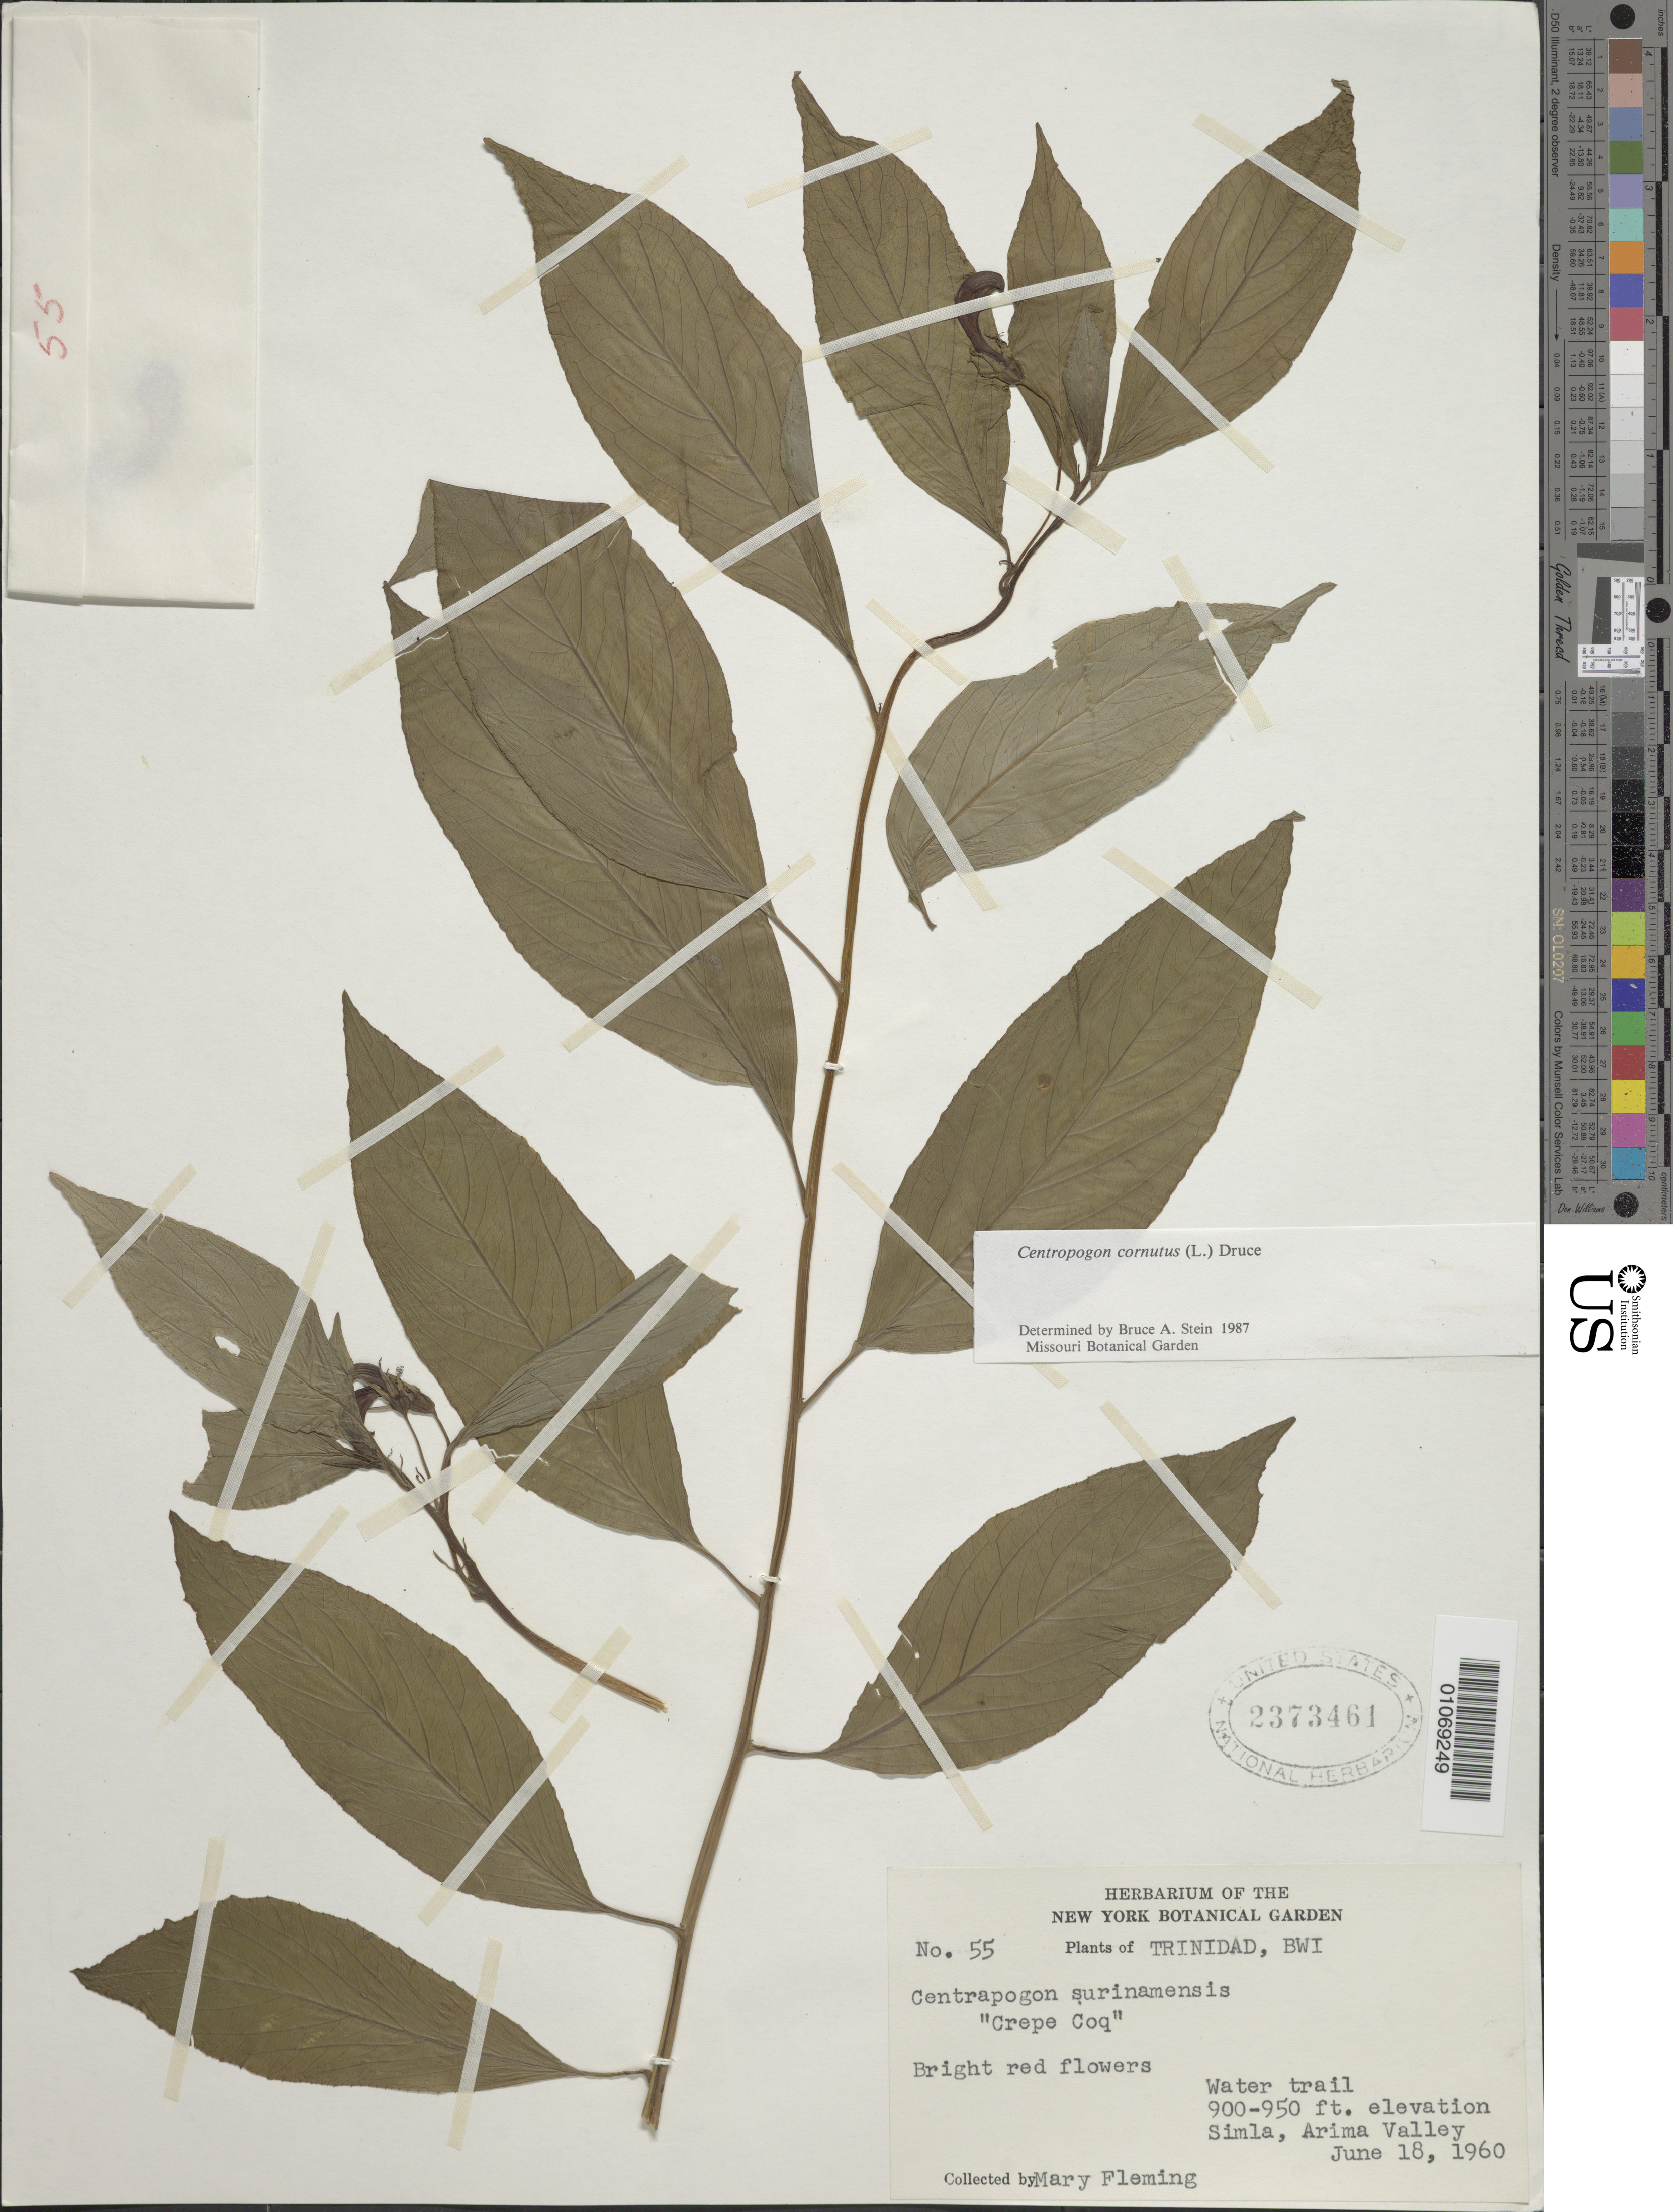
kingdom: Plantae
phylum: Tracheophyta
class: Magnoliopsida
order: Asterales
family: Campanulaceae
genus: Centropogon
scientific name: Centropogon cornutus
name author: (L.) Druce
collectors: M. Fleming & M. Fleming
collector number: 55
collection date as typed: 18 Jun 1960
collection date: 1960-06-18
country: Trinidad and Tobago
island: Trinidad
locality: Water trail. Simla, Arima Valley.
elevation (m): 274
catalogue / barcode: US 2373461